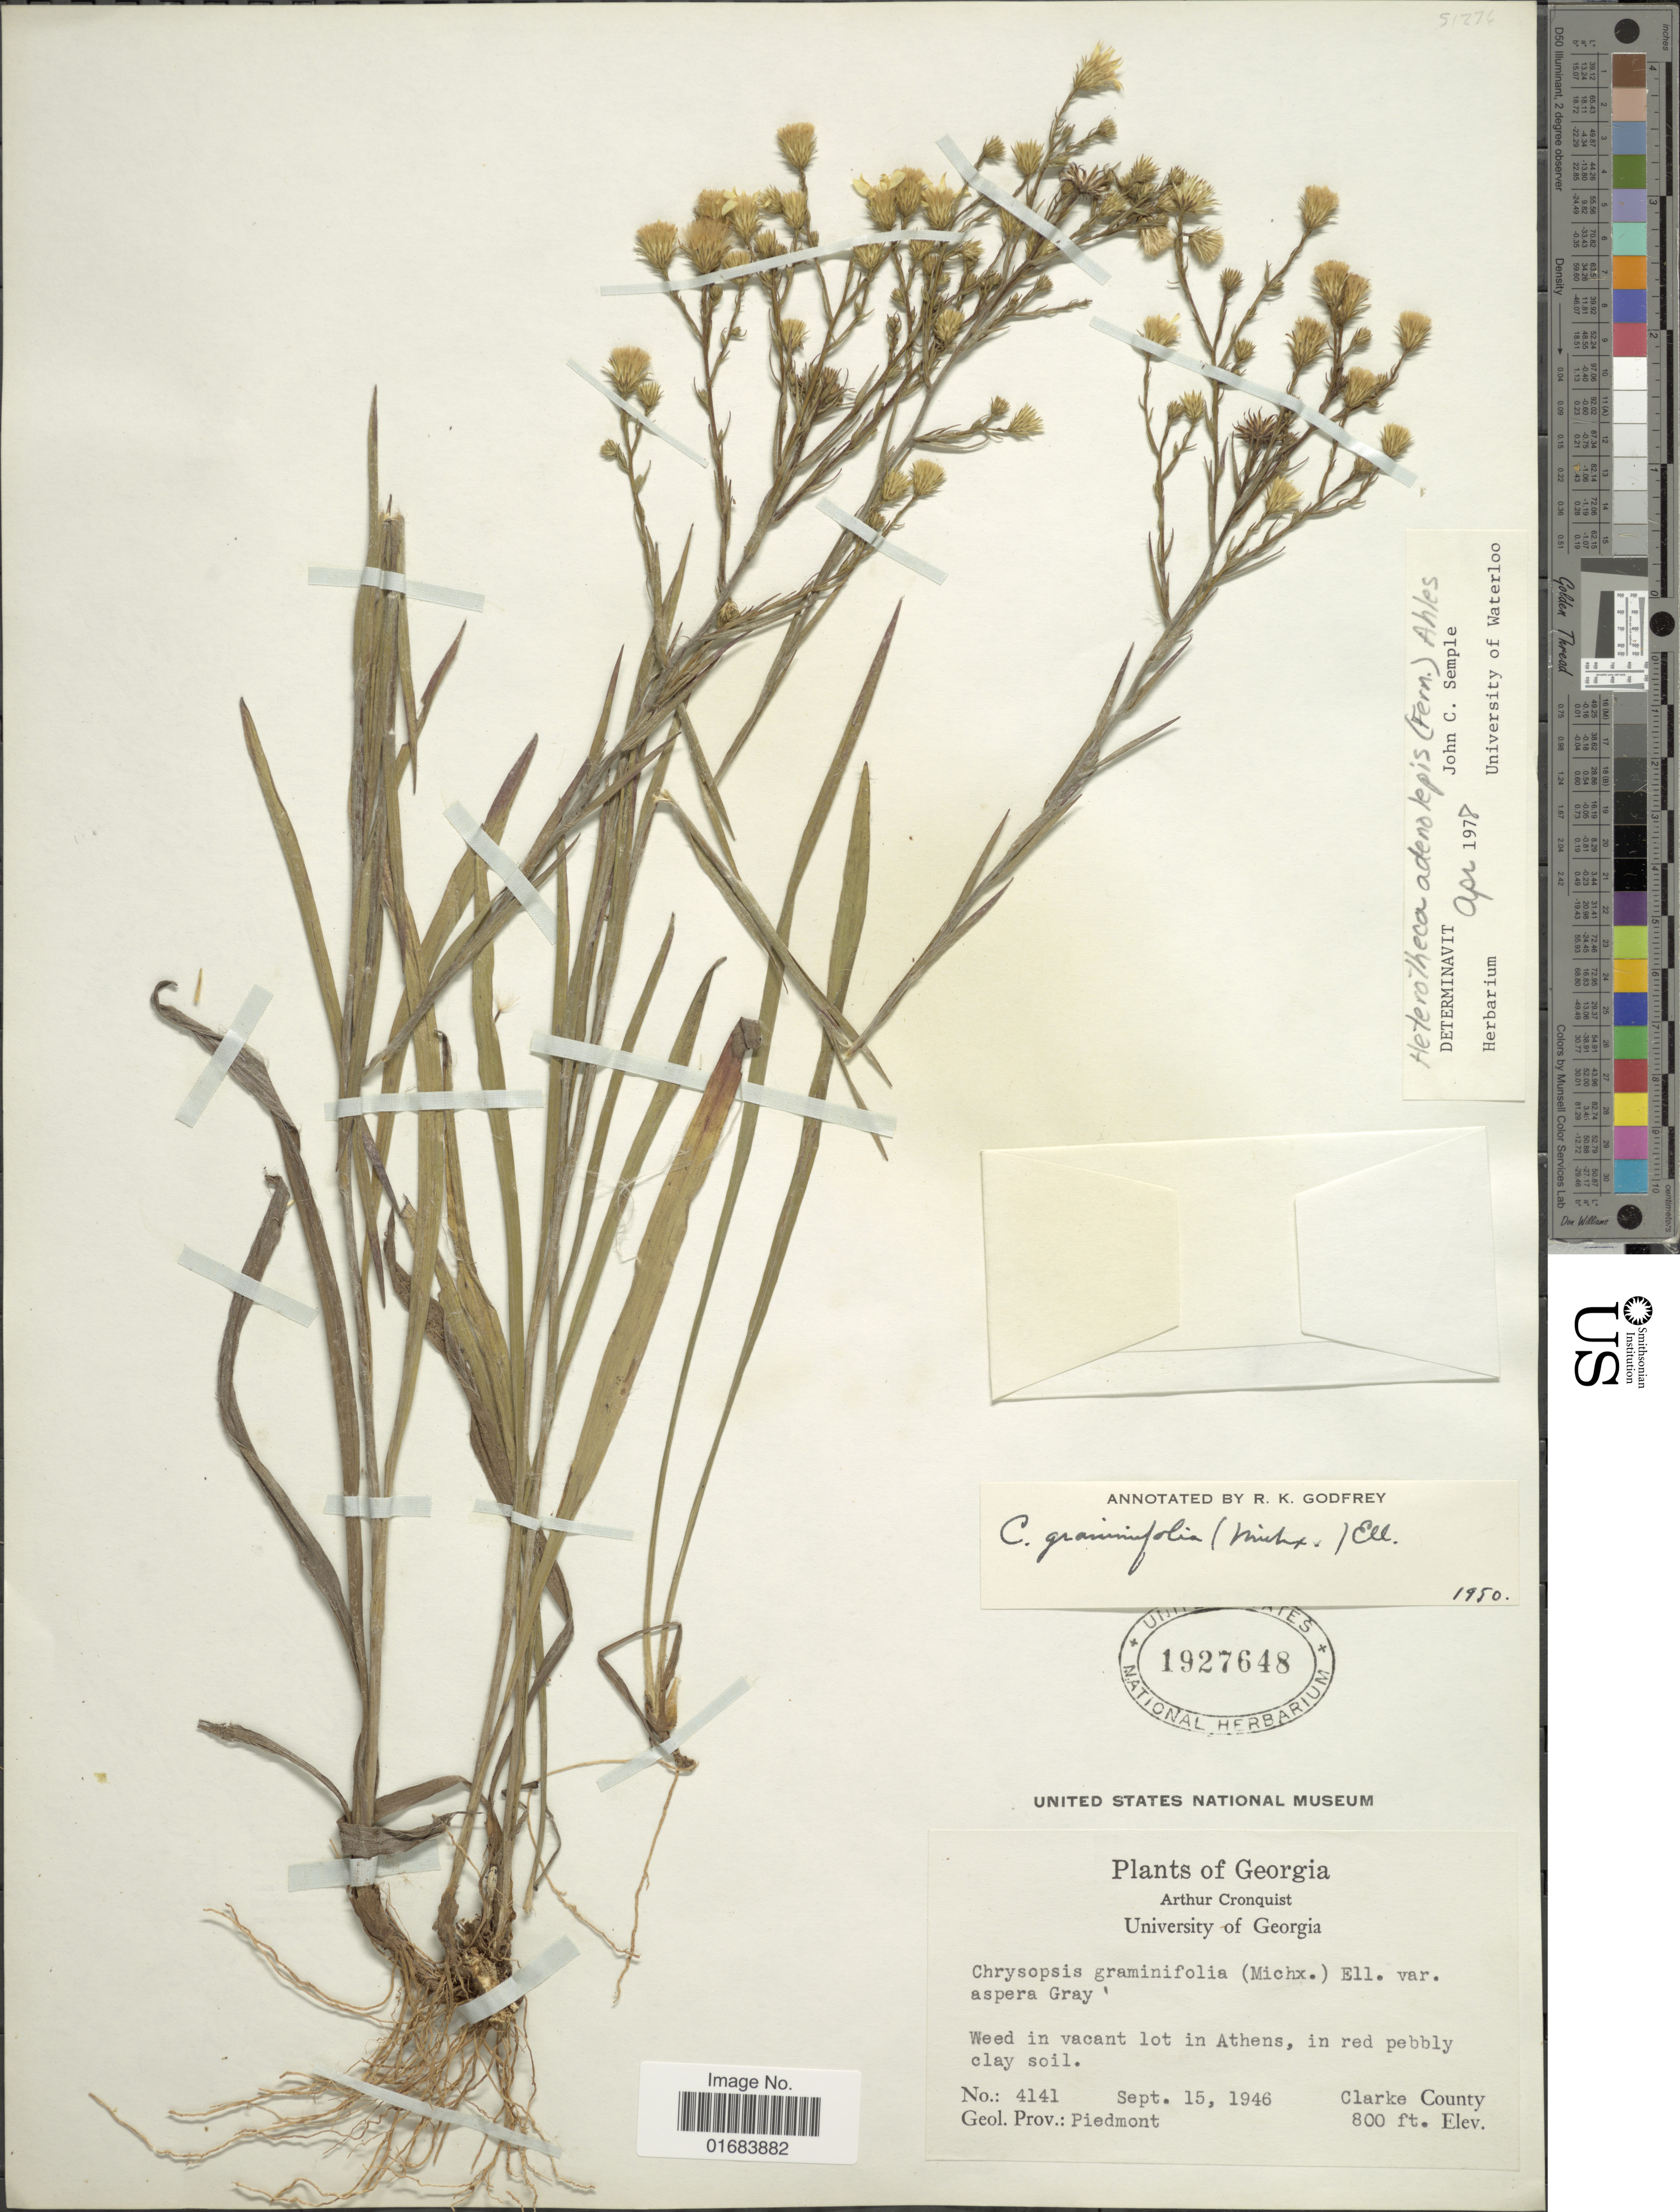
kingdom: Plantae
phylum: Tracheophyta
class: Magnoliopsida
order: Asterales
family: Asteraceae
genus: Pityopsis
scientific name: Pityopsis adenolepis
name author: (Fernald) Semple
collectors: A. J. Cronquist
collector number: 4141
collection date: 1946-09-15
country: United States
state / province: Georgia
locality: In Athens, Clarke County, Geol. Prov.: Piedmont.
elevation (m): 244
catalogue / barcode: US 1927648